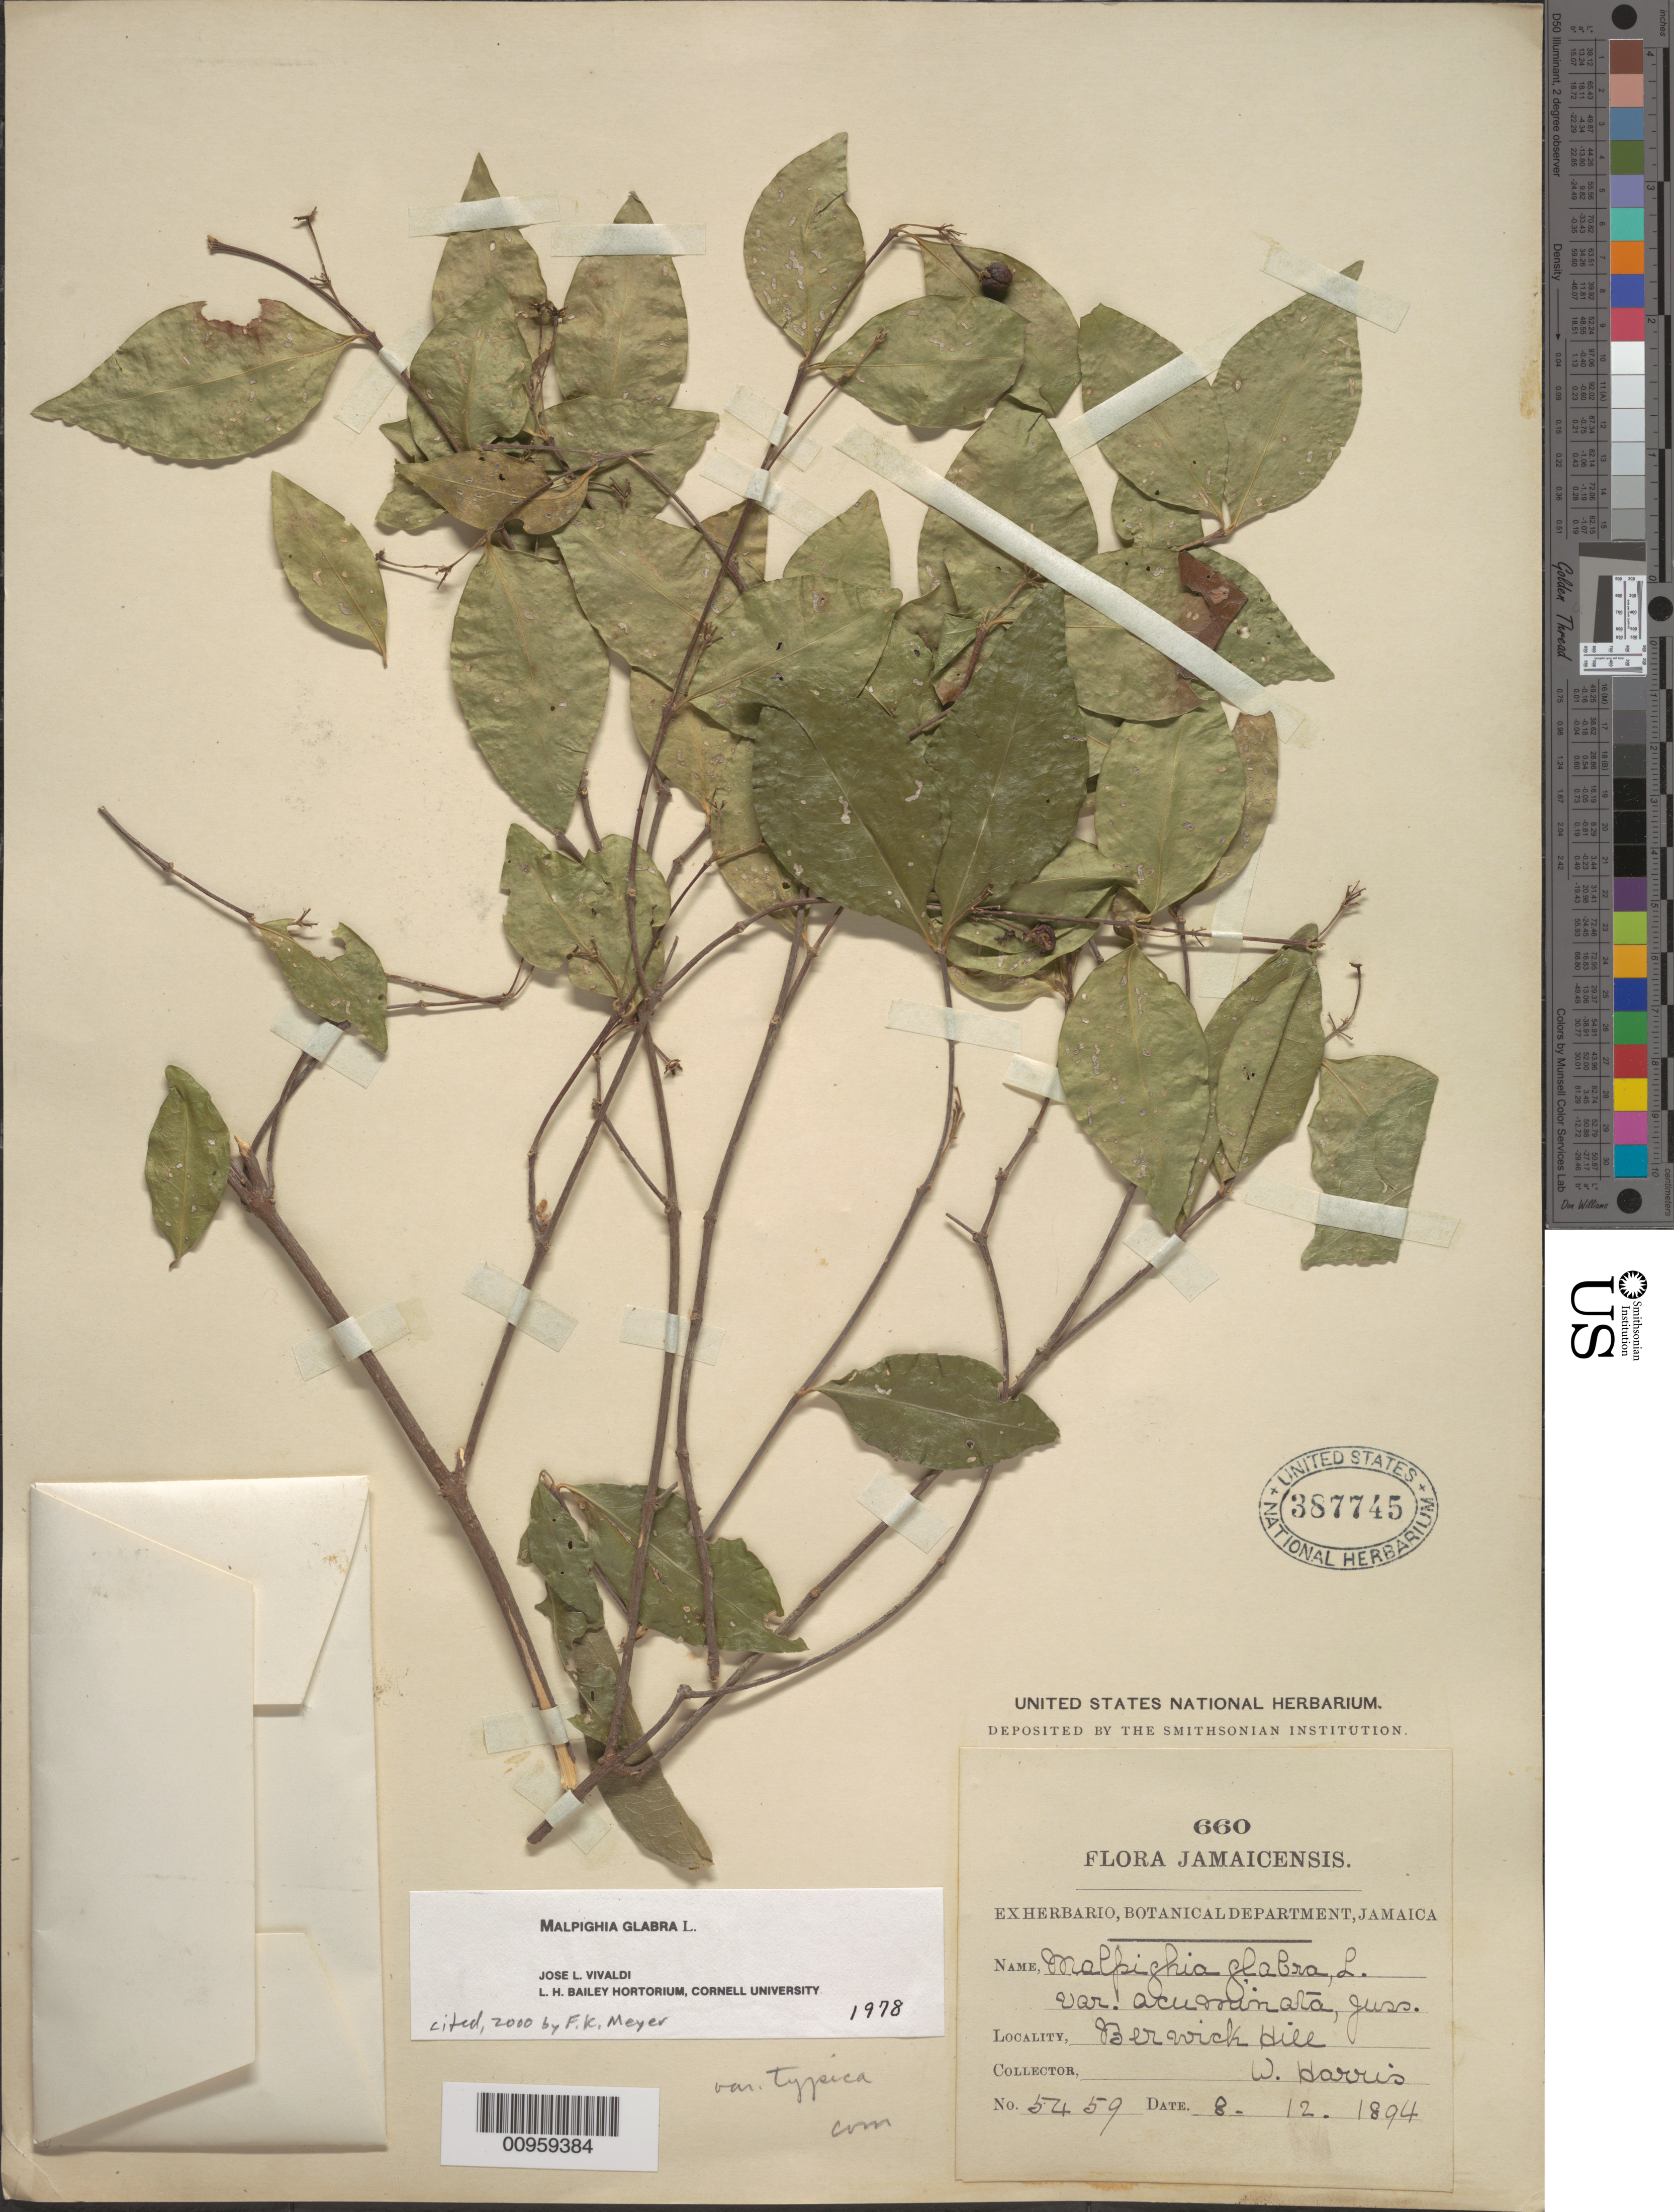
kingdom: Plantae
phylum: Tracheophyta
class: Magnoliopsida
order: Malpighiales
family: Malpighiaceae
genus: Malpighia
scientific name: Malpighia glabra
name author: L.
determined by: Meyer, F. K.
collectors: W. H. Harris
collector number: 5459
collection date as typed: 08 Dec 1894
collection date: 1894-12-08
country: Jamaica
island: Jamaica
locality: Berwick Hill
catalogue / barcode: US 387745